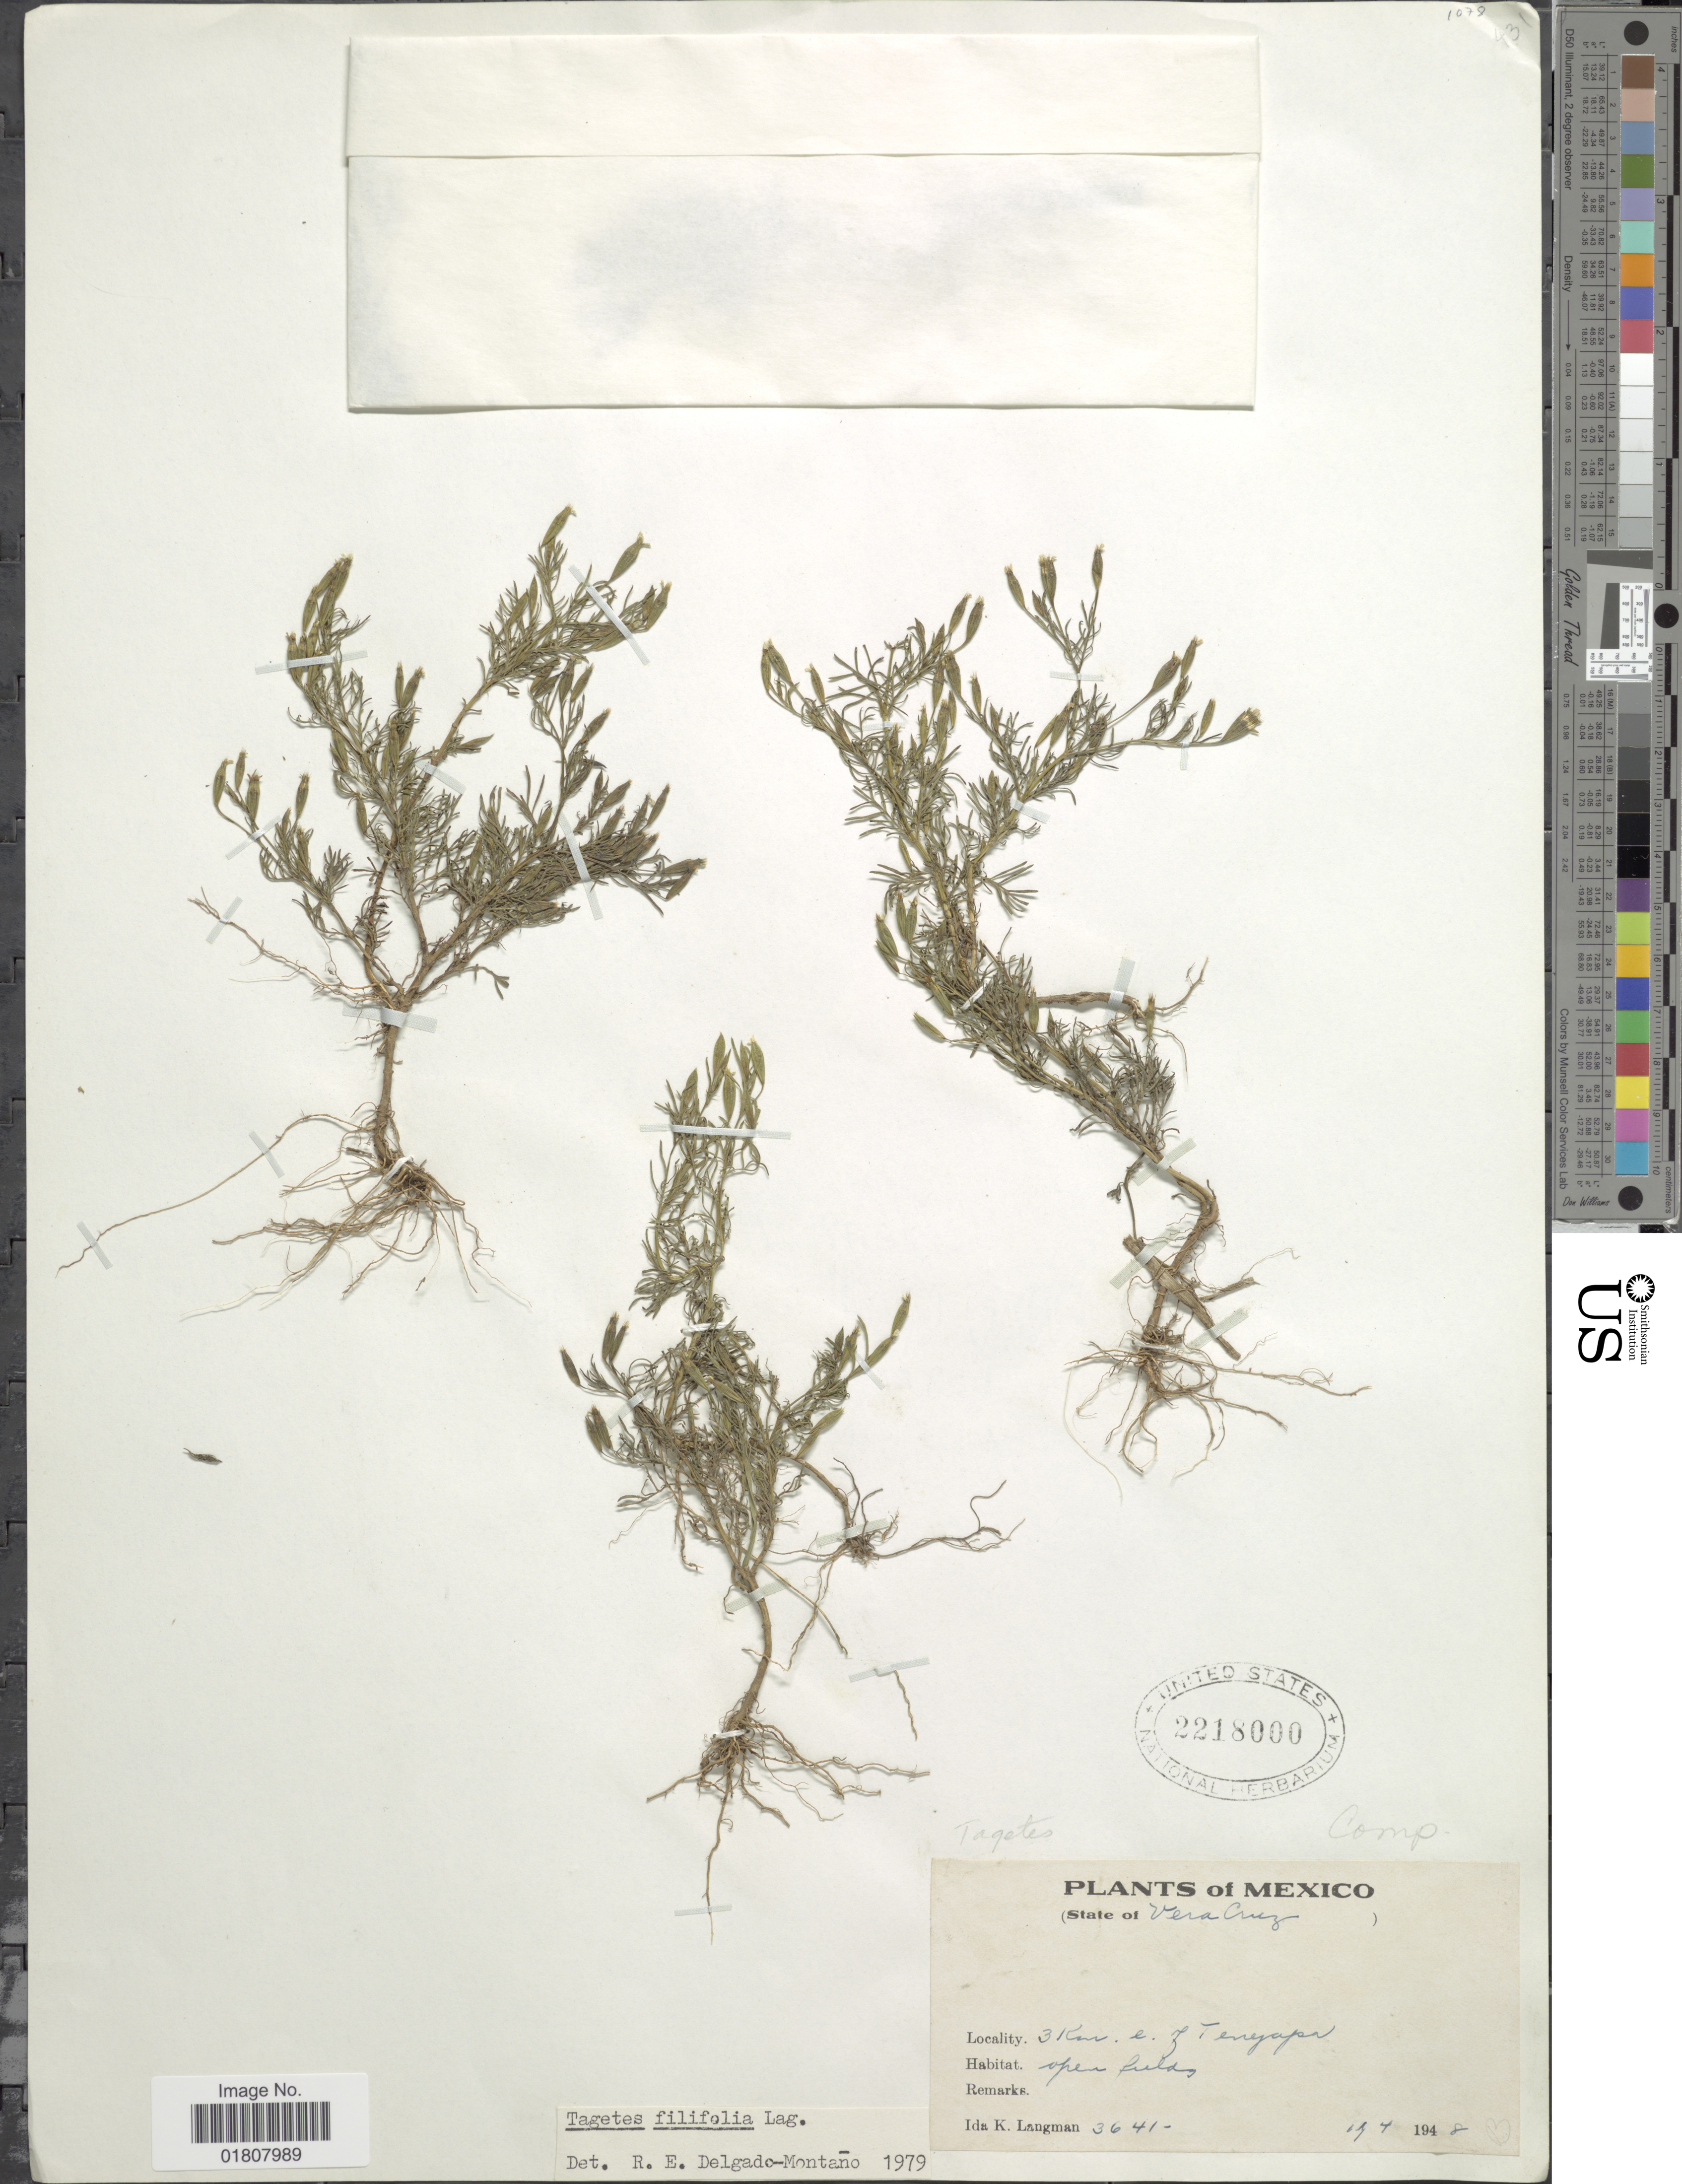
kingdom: Plantae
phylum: Tracheophyta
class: Magnoliopsida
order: Asterales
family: Asteraceae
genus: Tagetes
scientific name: Tagetes filifolia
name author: Lag.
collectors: I. K. Langman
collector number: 3641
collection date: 1948-04-19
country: Mexico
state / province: Veracruz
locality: State of Vera Cruz, 3 km e of Tenejapa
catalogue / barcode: US 2218000